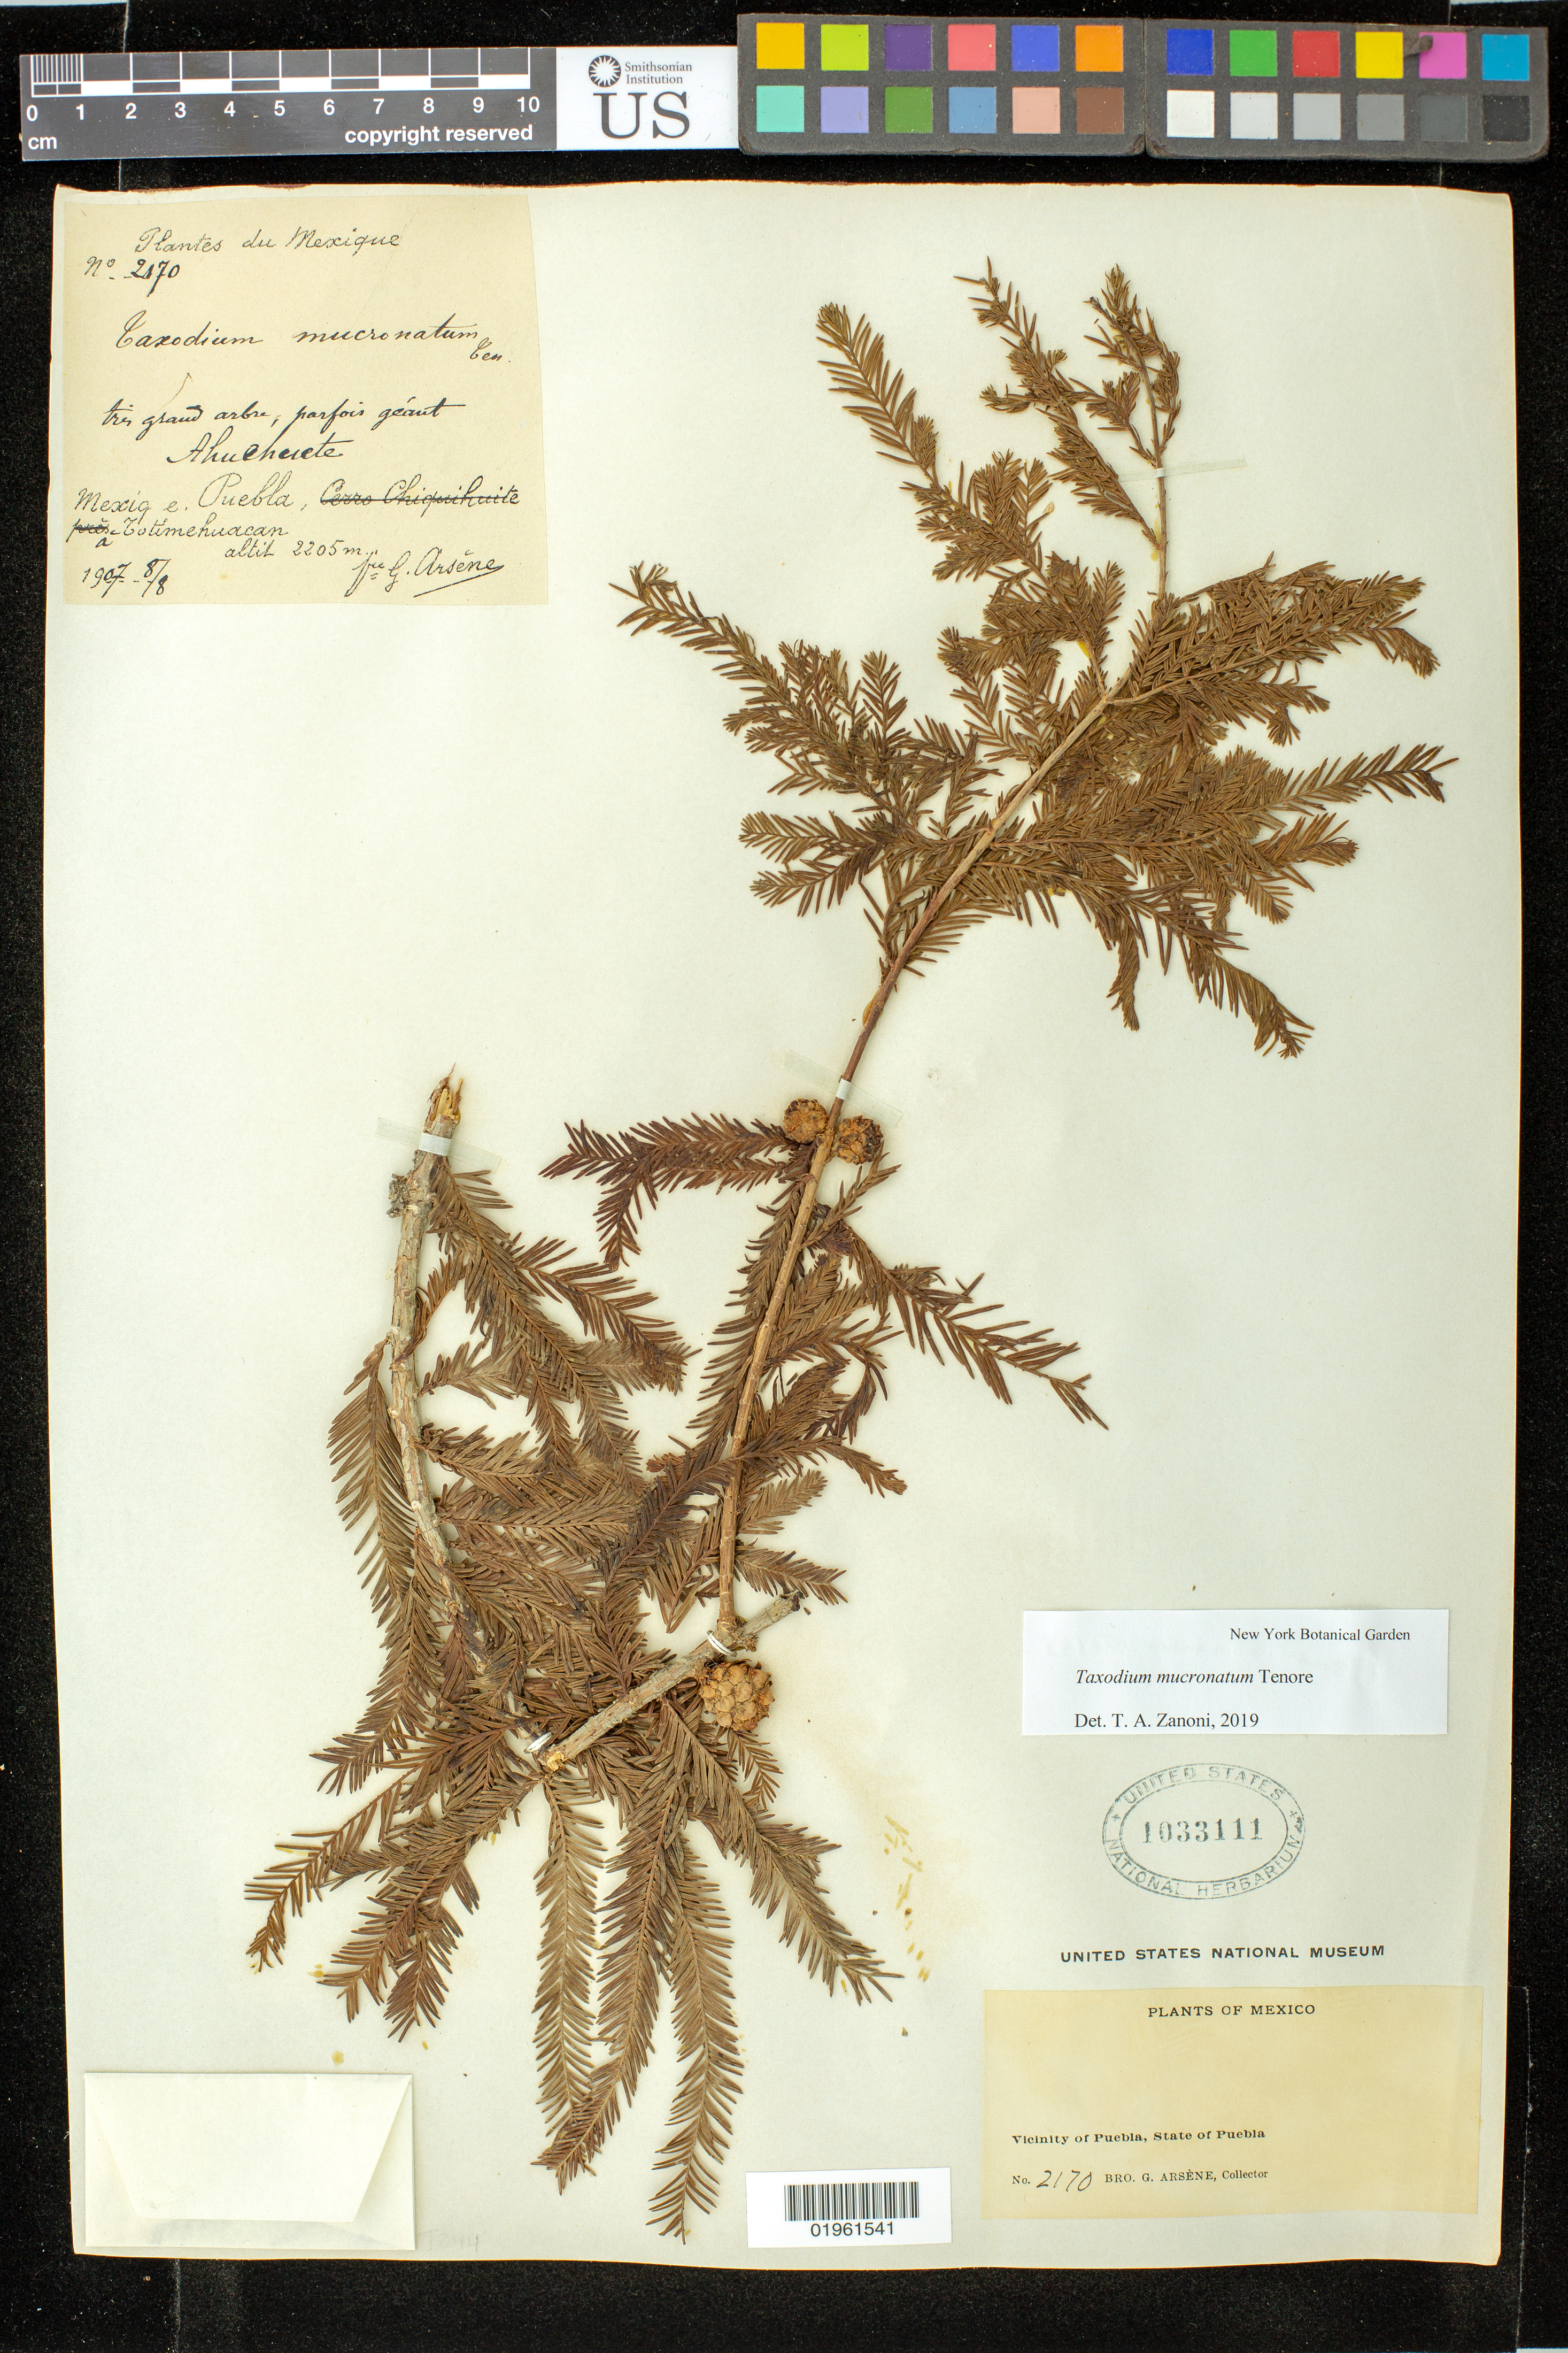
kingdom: Plantae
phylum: Tracheophyta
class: Pinopsida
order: Pinales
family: Cupressaceae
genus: Taxodium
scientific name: Taxodium mucronatum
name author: Ten.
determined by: Zanoni, T. A., (NY), New York Botanical Garden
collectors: Bro. G. Arsène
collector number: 2170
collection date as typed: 1907 8/8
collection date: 1907-08-08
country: Mexico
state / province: Puebla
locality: Vicinity of Puebla, a Totimehuacan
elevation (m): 2205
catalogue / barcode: US 1033111